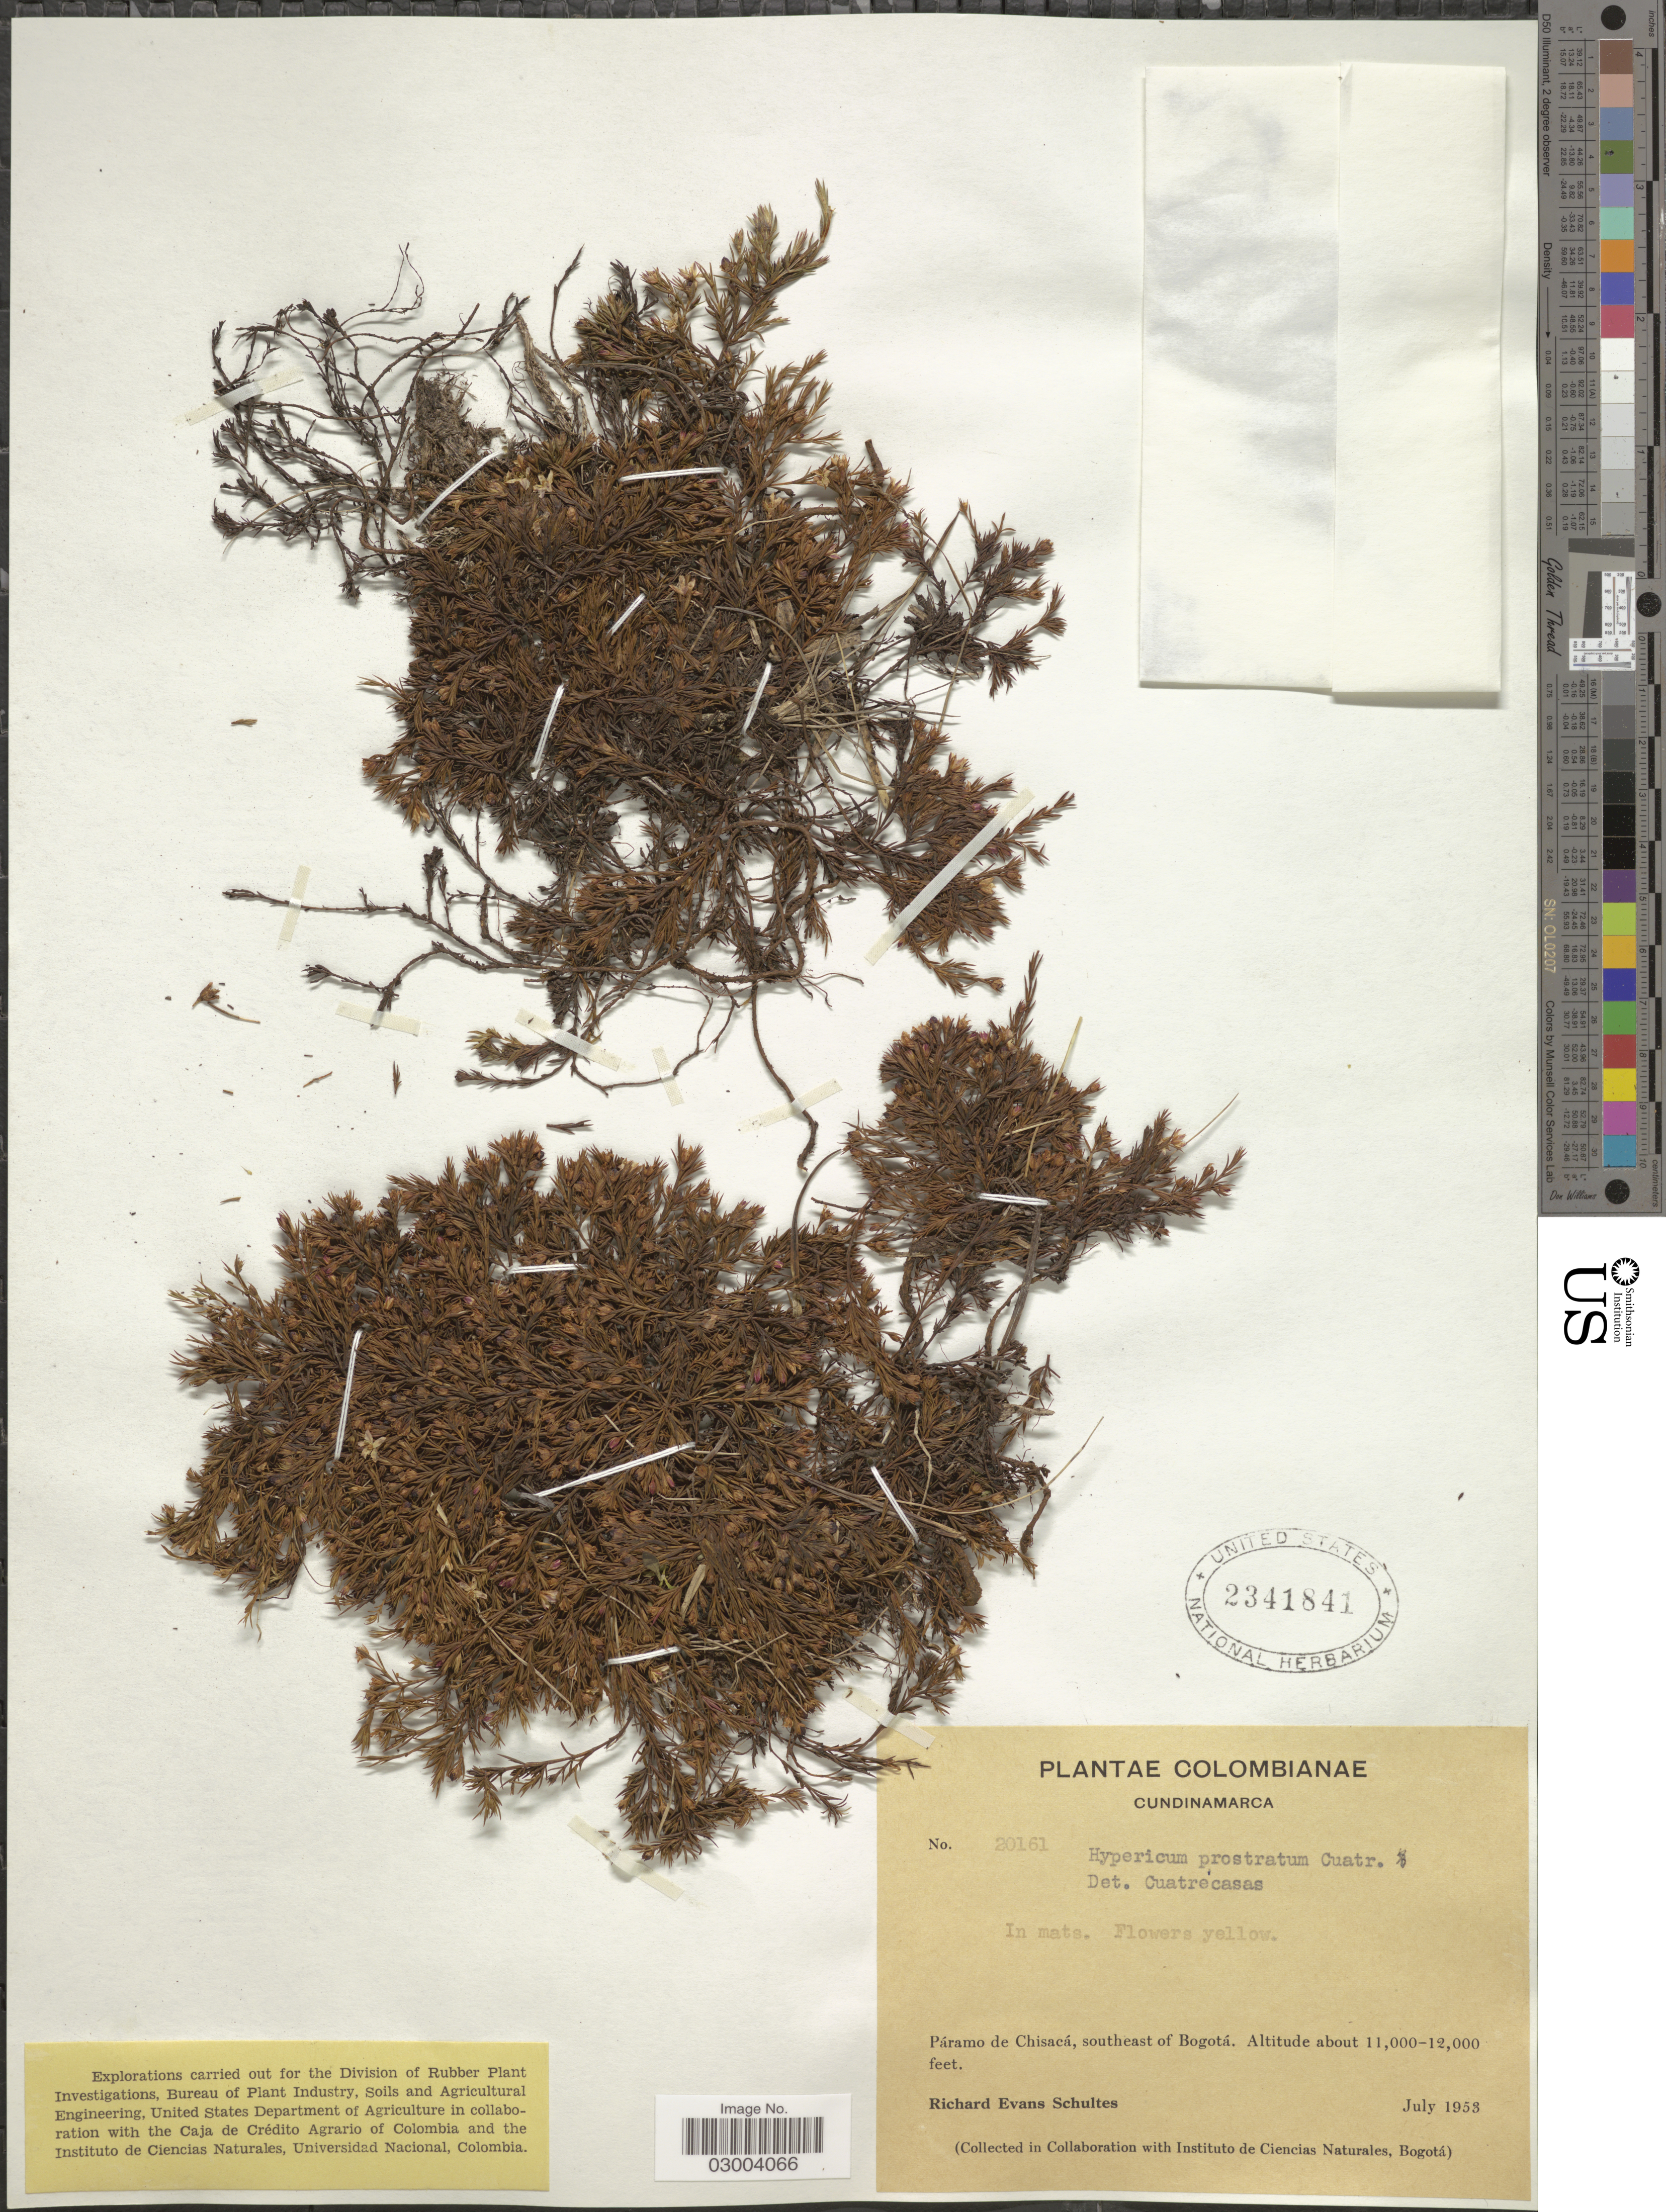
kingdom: Plantae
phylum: Tracheophyta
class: Magnoliopsida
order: Malpighiales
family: Hypericaceae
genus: Hypericum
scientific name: Hypericum prostratum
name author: Cuatrec.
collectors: R. E. Schultes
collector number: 20161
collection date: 1953-07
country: Colombia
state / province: Cundinamarca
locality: Páramo de Chisacá, southeast of Bogotá.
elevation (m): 3353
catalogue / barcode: US 2341841